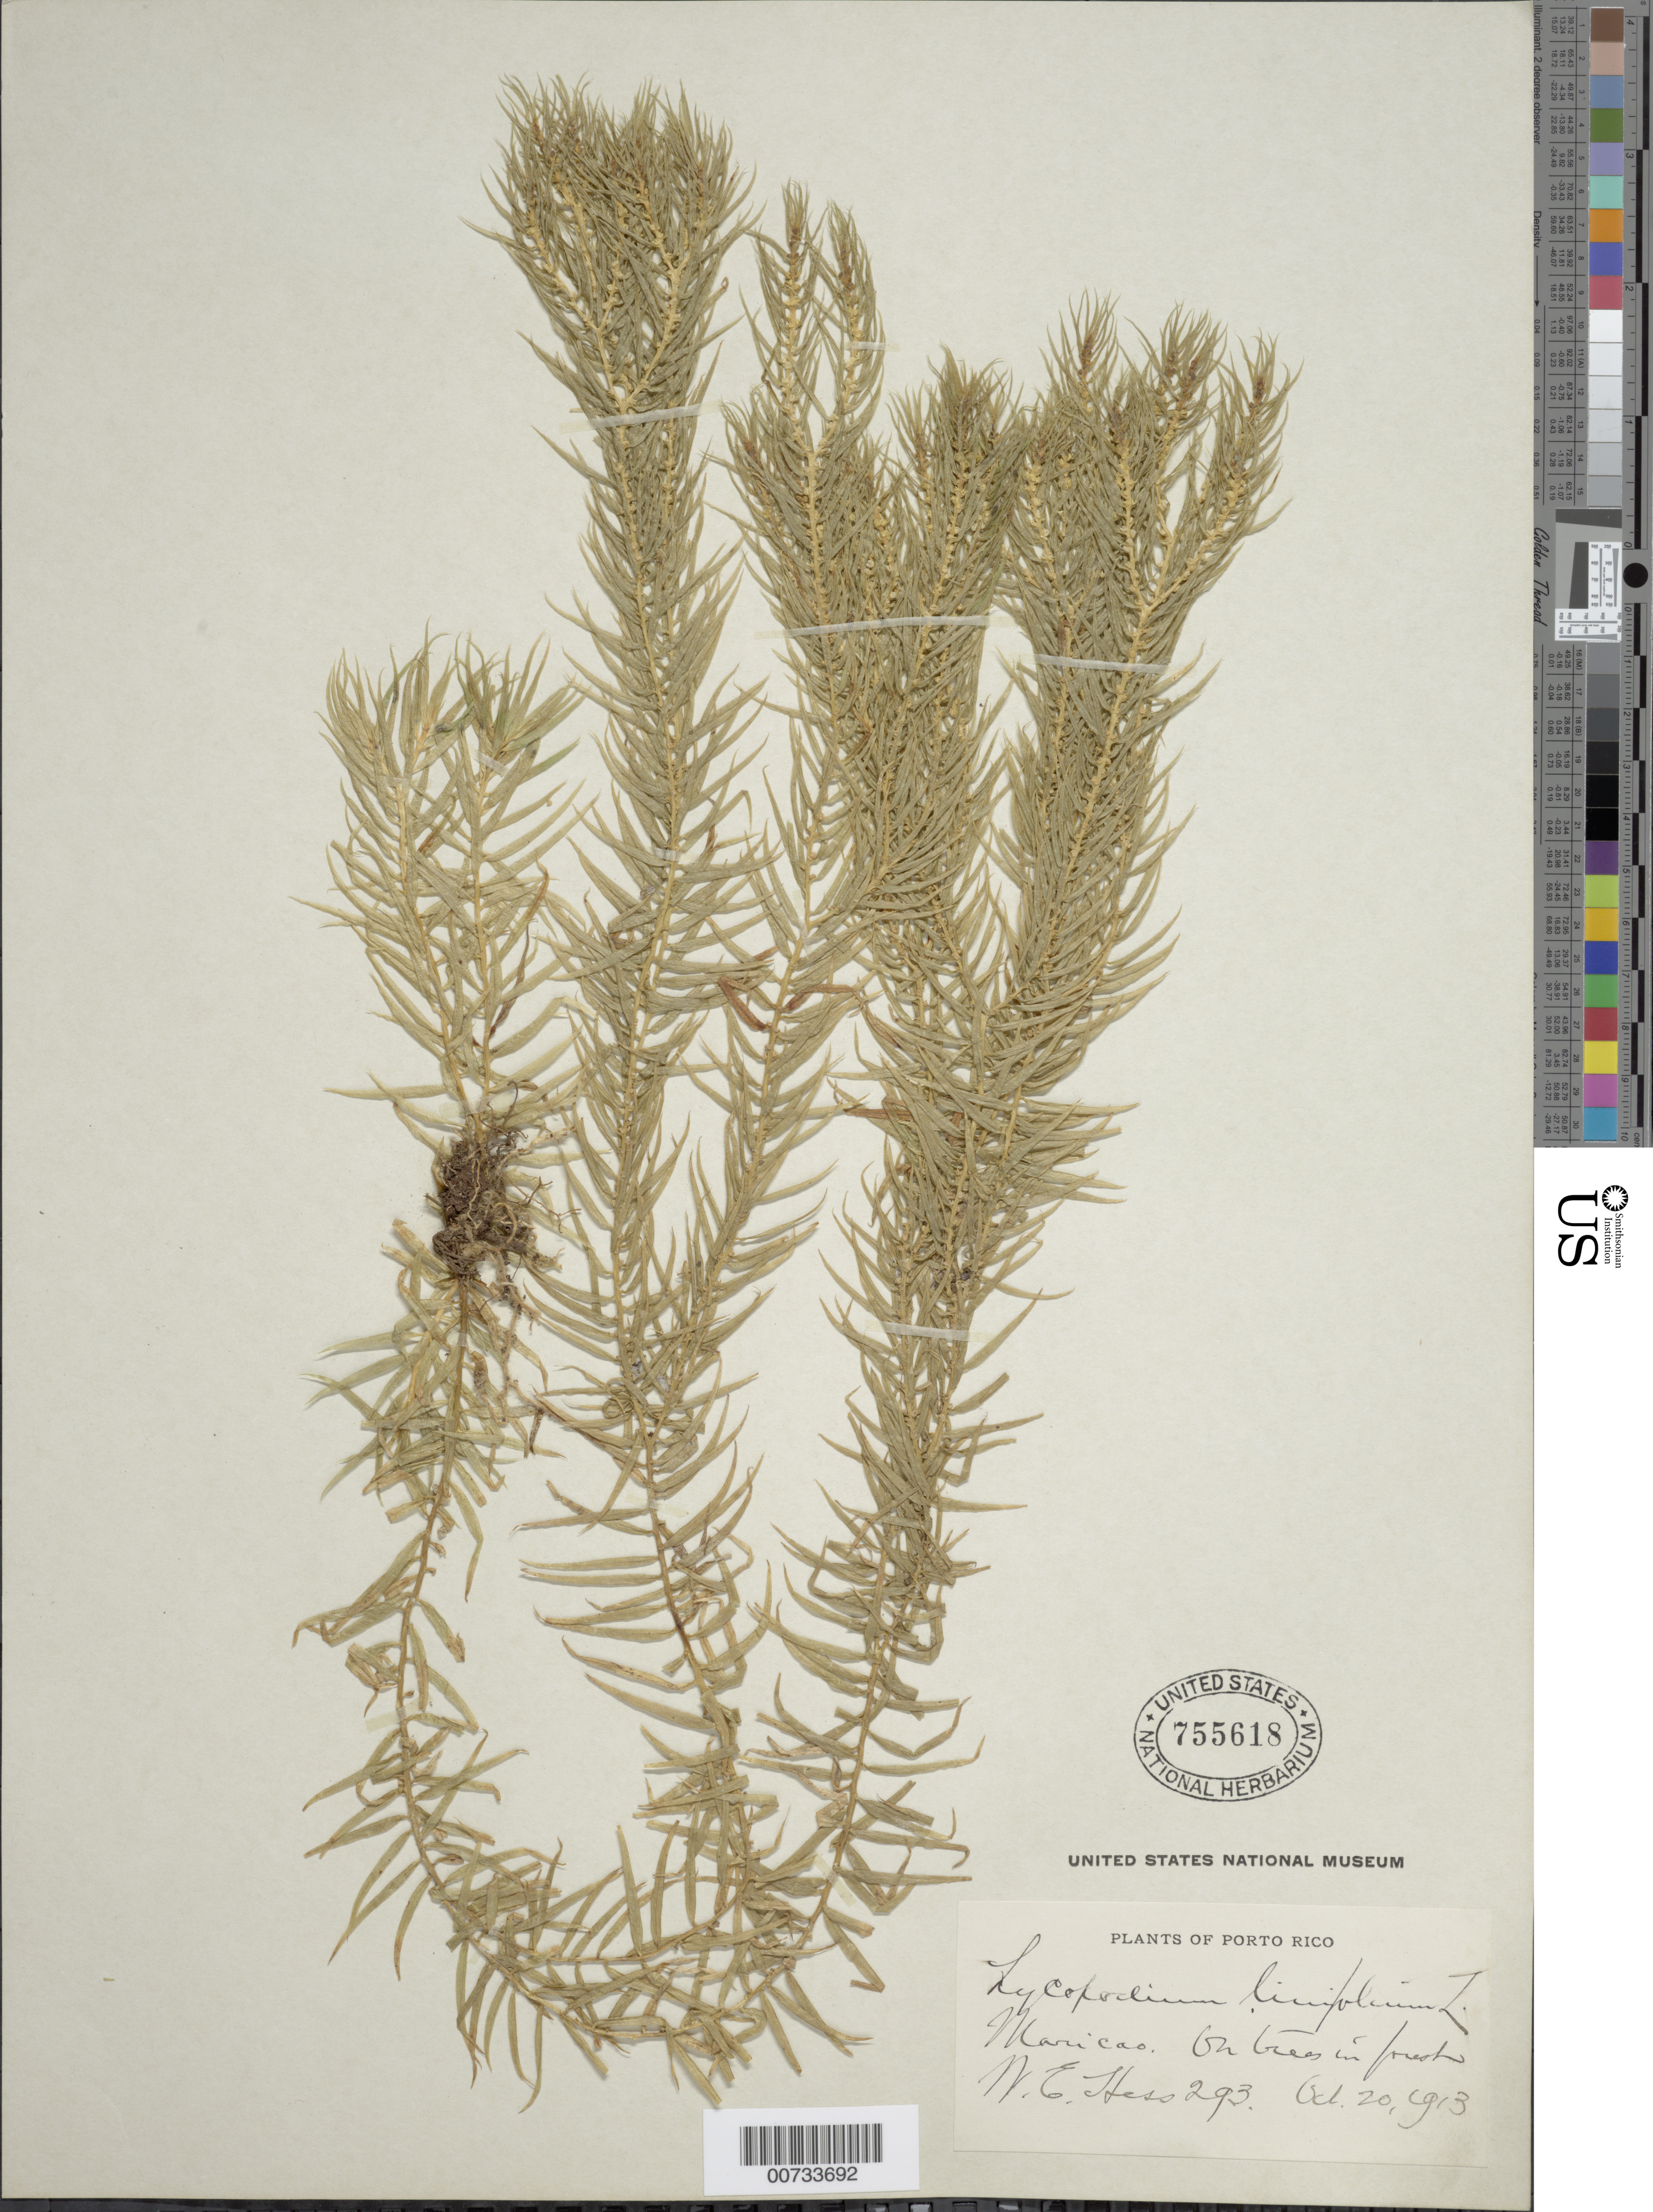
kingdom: Plantae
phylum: Tracheophyta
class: Lycopodiopsida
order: Lycopodiales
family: Lycopodiaceae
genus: Phlegmariurus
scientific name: Phlegmariurus linifolius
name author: (L.) B. Øllg.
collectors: W. Hess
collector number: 293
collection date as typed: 20 Oct 1913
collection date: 1913-10-20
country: Puerto Rico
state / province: Maricao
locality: Maricao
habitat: On trees in forest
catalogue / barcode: US 755618